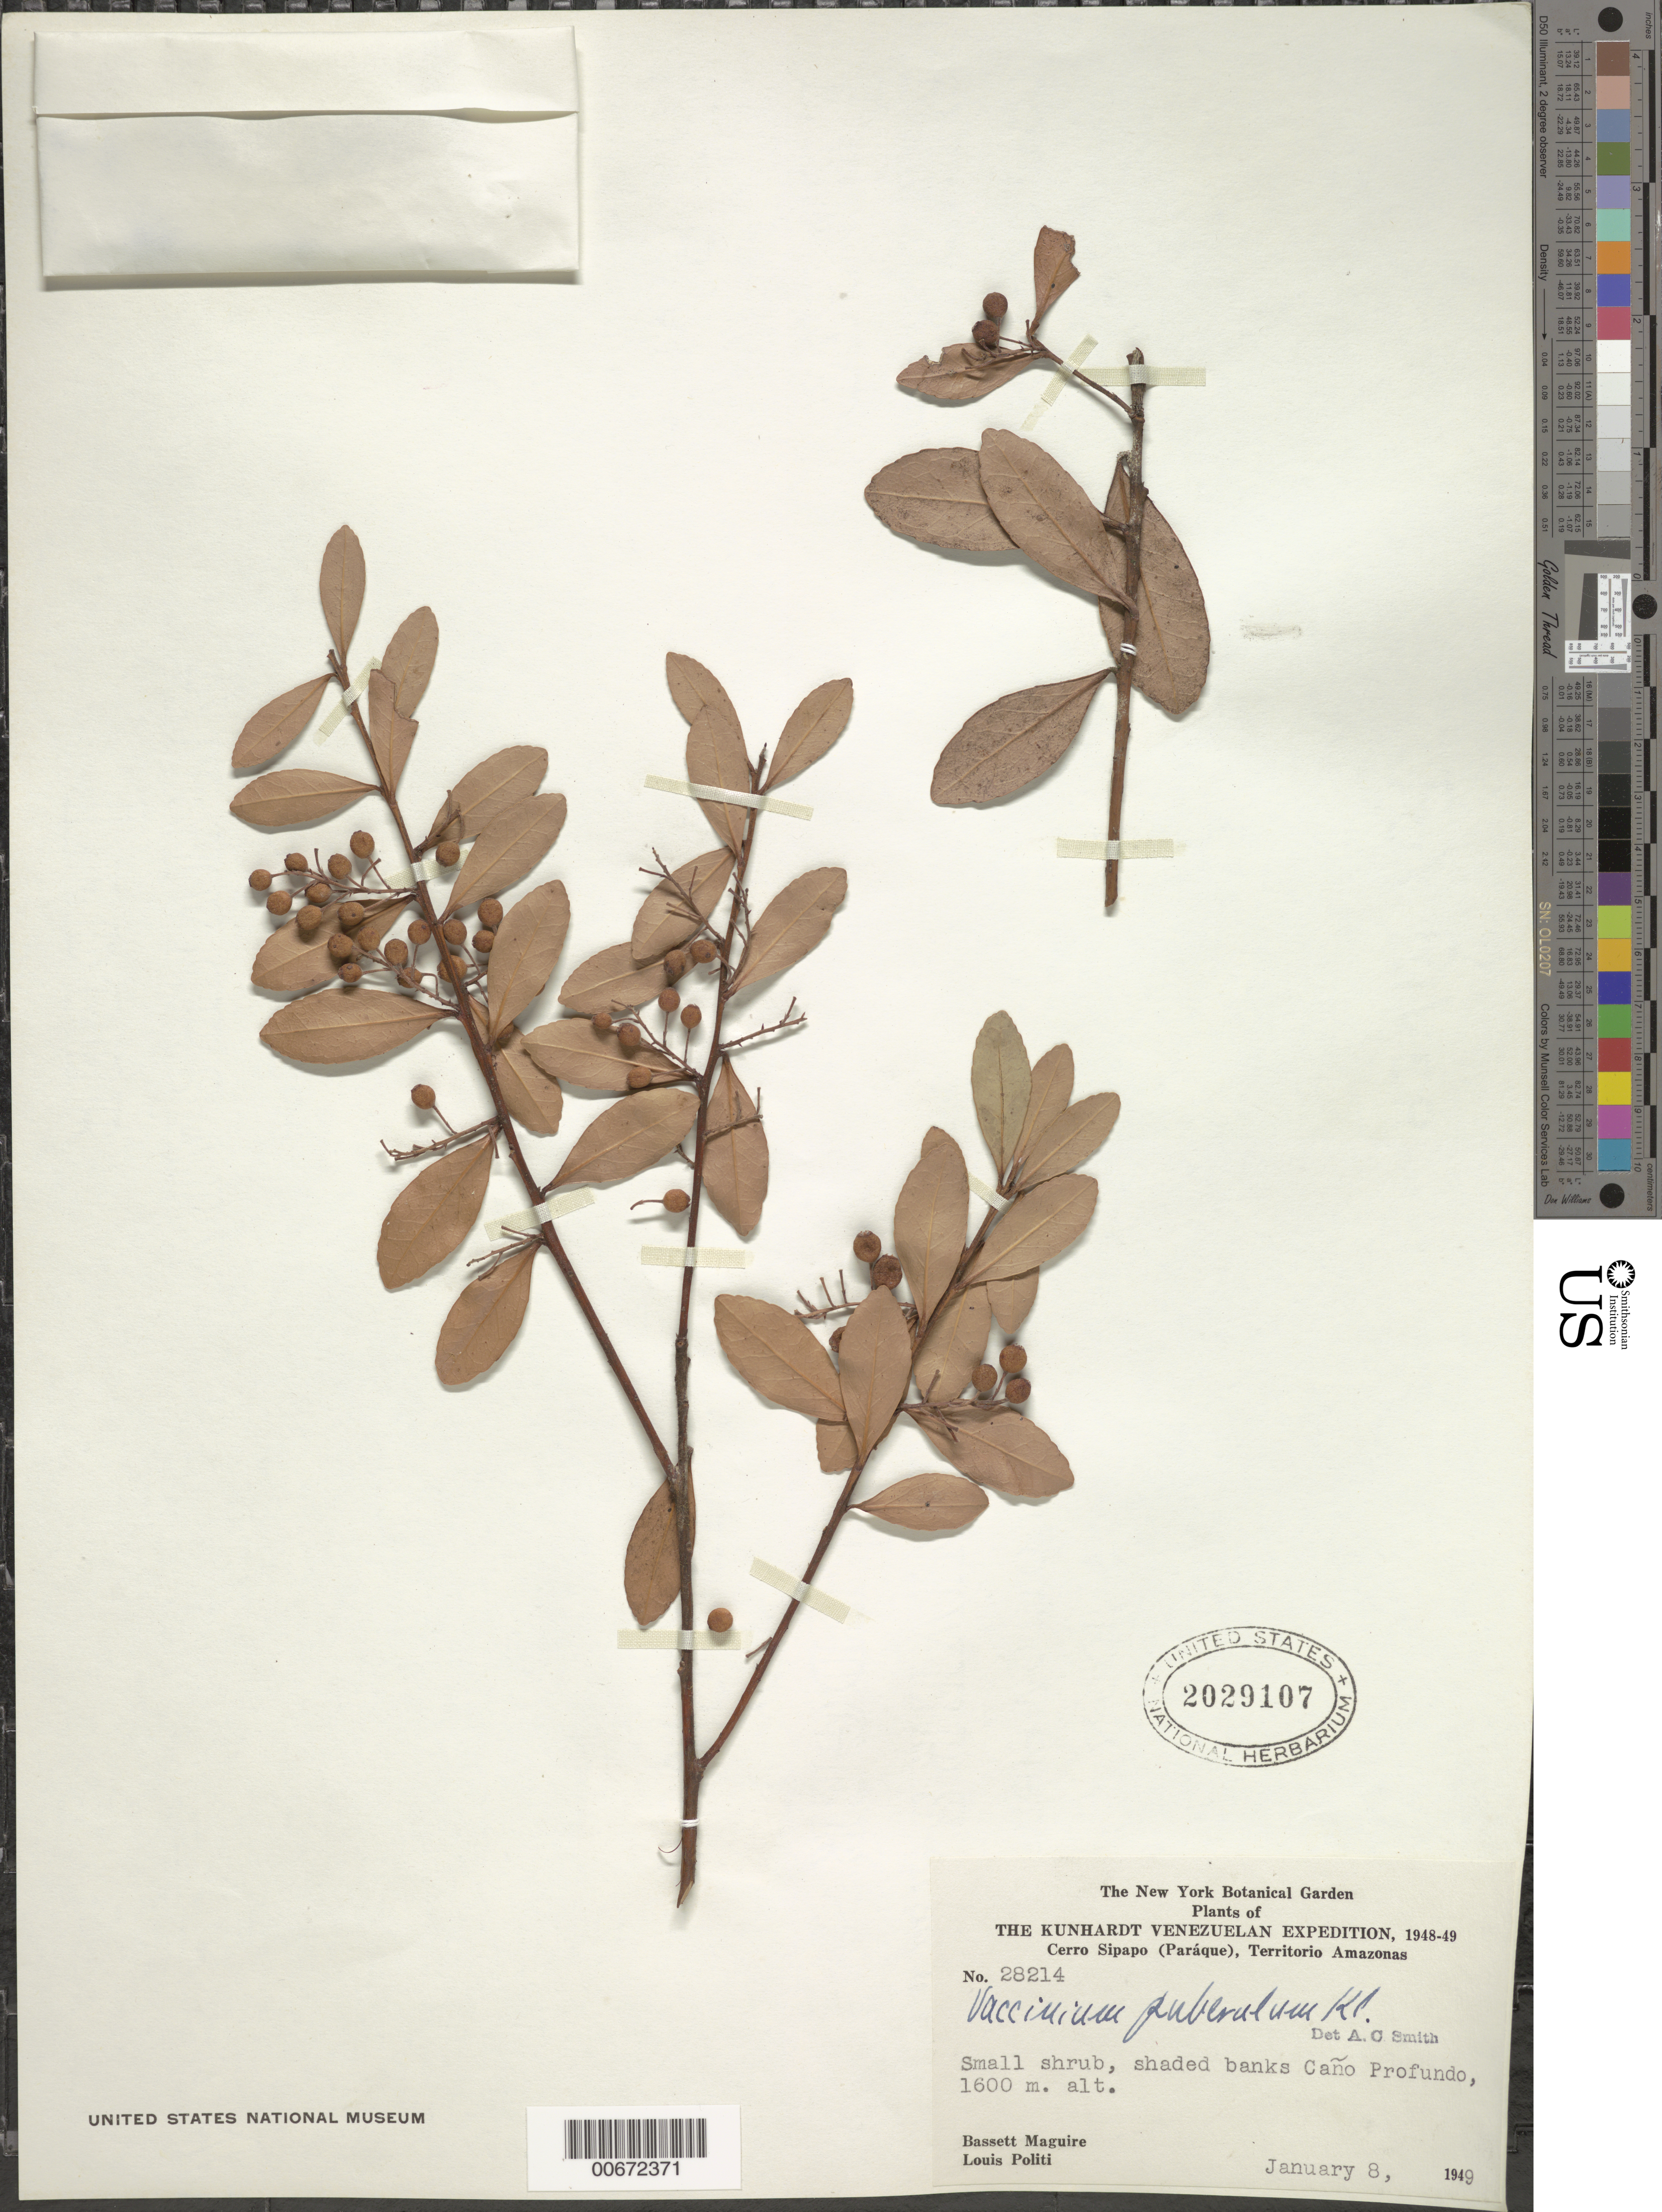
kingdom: Plantae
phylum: Tracheophyta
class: Magnoliopsida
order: Ericales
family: Ericaceae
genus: Vaccinium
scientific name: Vaccinium puberulum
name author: Klotzsch ex Meisn.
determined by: Smith, A. C.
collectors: B. Maguire & L. Politi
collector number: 28214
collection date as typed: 8-Jan-49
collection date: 1949-01-08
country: Venezuela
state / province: Amazonas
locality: Cerro Sipapo (Paráque), Caño Profundo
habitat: Shaded banks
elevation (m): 1600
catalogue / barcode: US 2029107